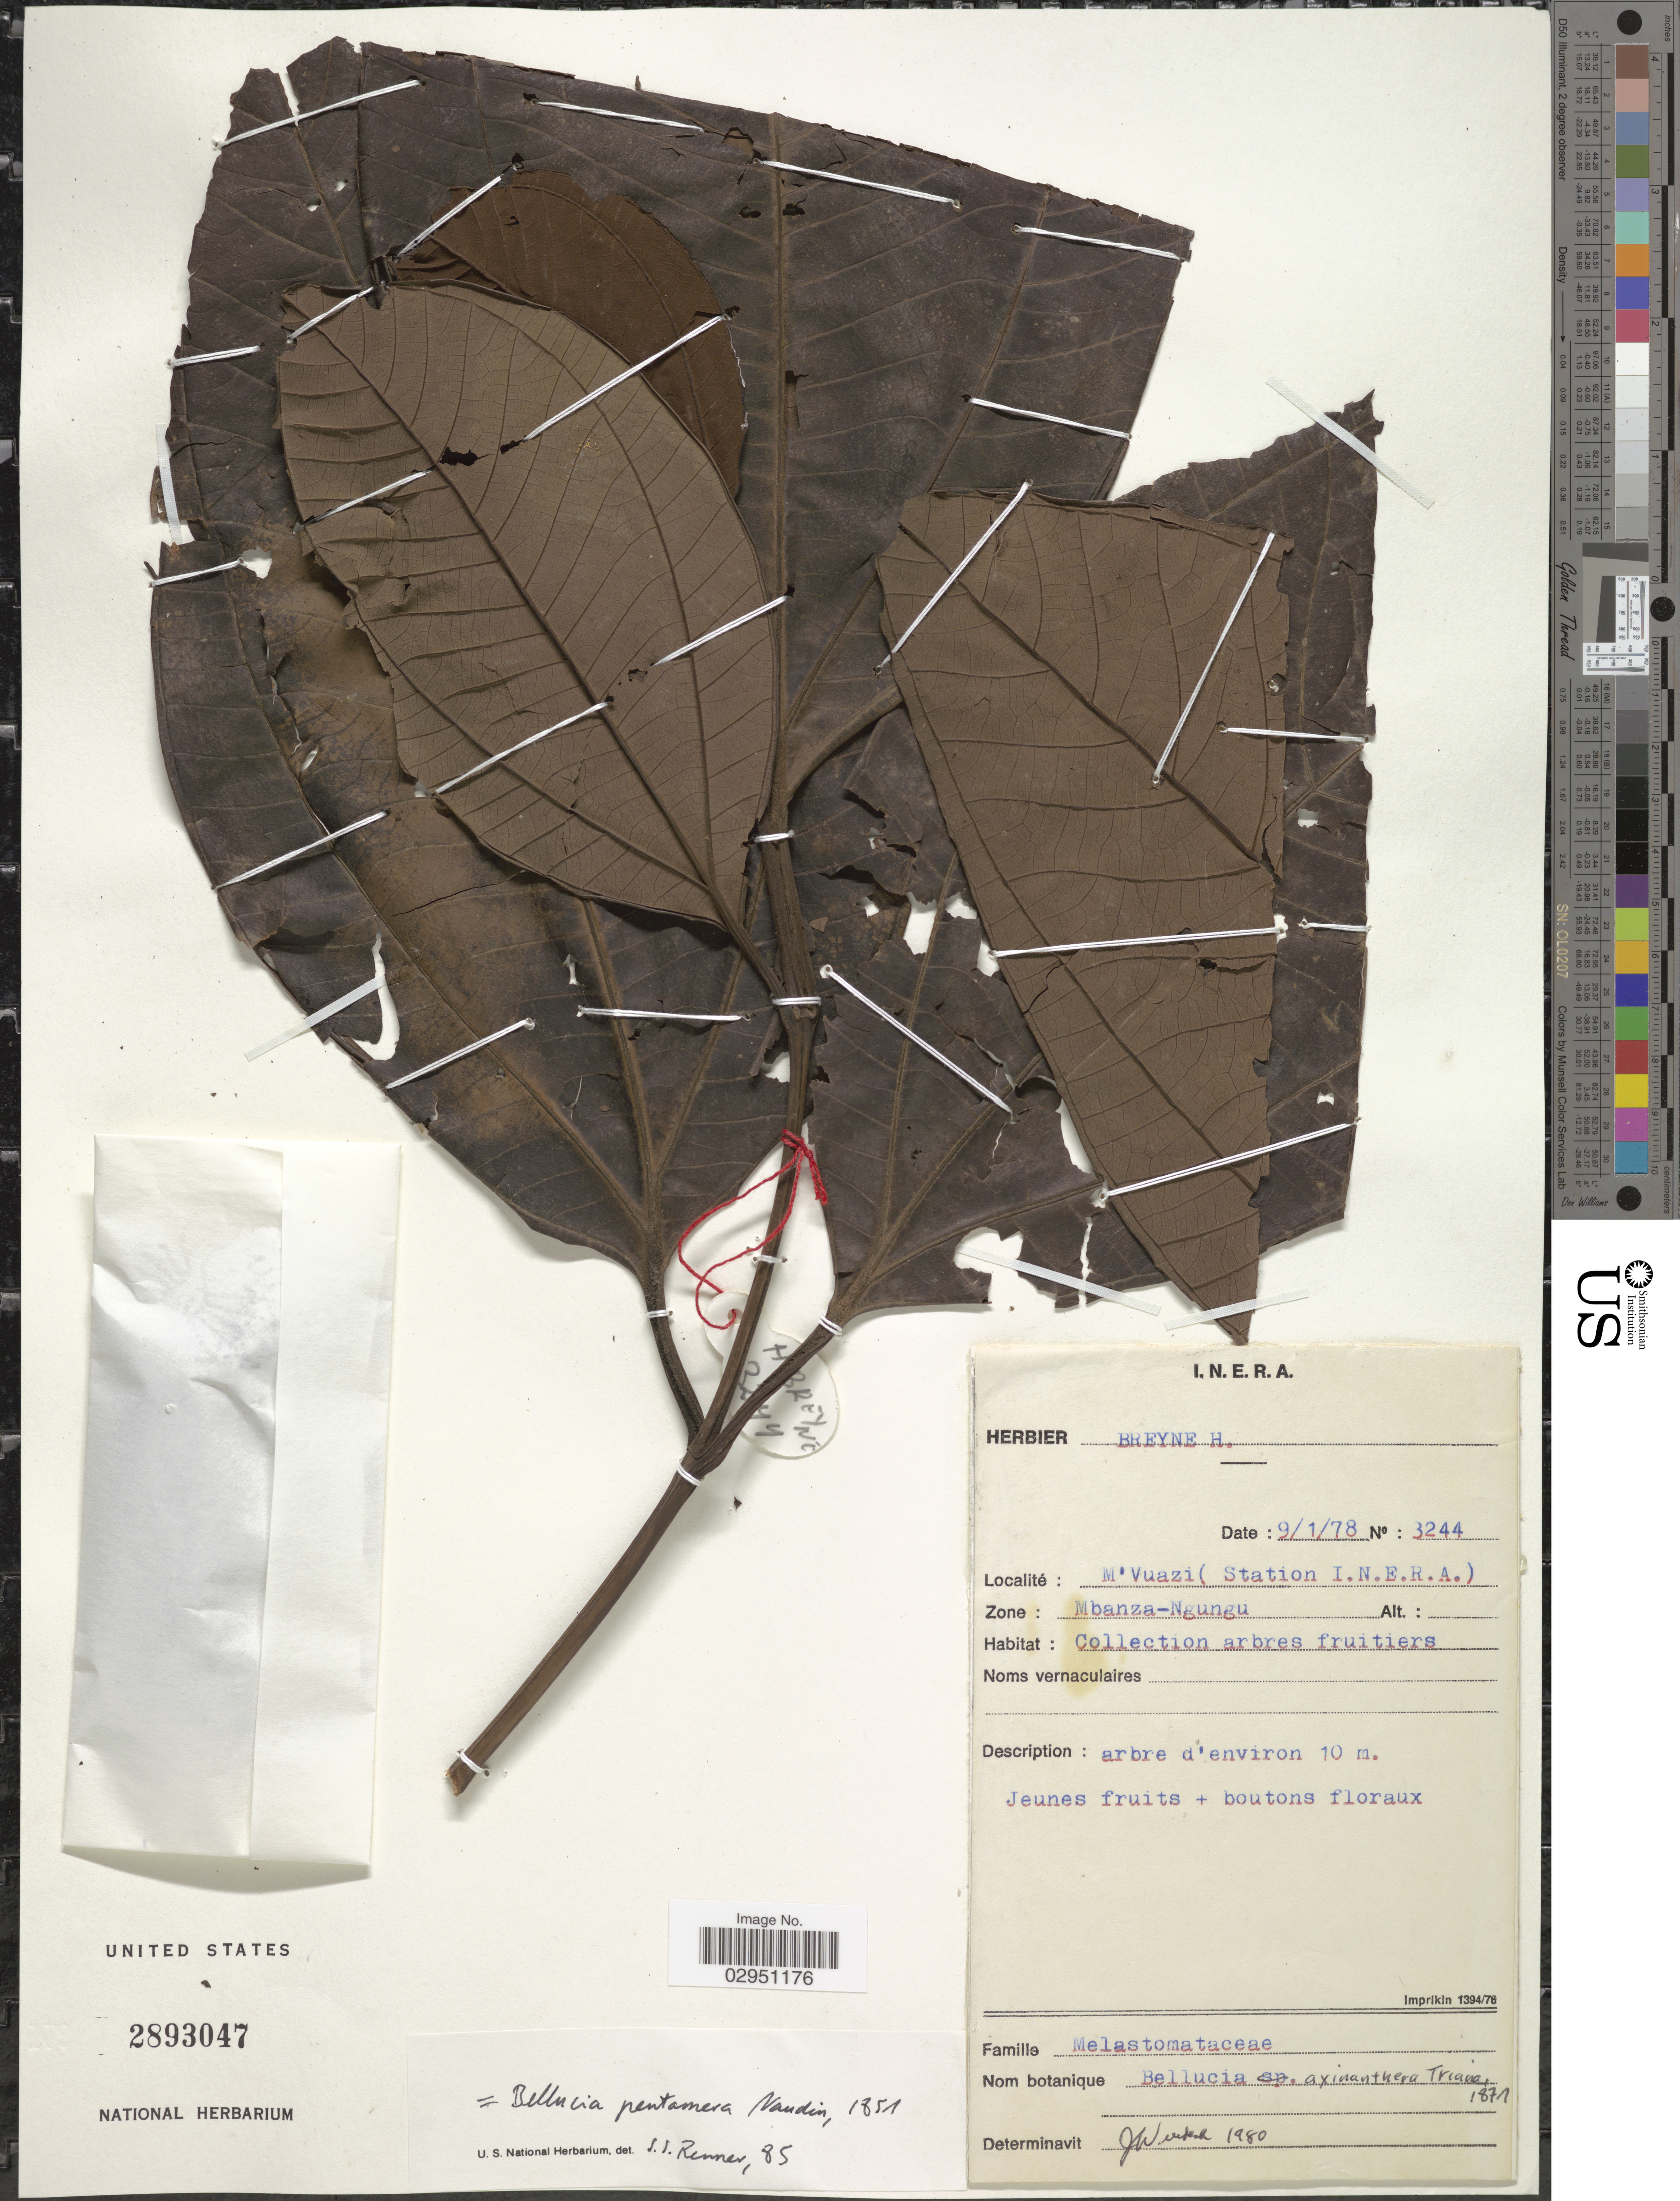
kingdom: Plantae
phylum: Tracheophyta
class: Magnoliopsida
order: Myrtales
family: Melastomataceae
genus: Bellucia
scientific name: Bellucia pentamera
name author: Naudin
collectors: H. Breyne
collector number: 3244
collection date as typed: Transcribed d/m/y: 9/1/78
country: Congo, Democratic Republic of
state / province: Kongo Central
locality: M'Vuazi (Station I.N.E.R.A.) Zone: Mbanza-Ngungu.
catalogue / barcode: US 2893047